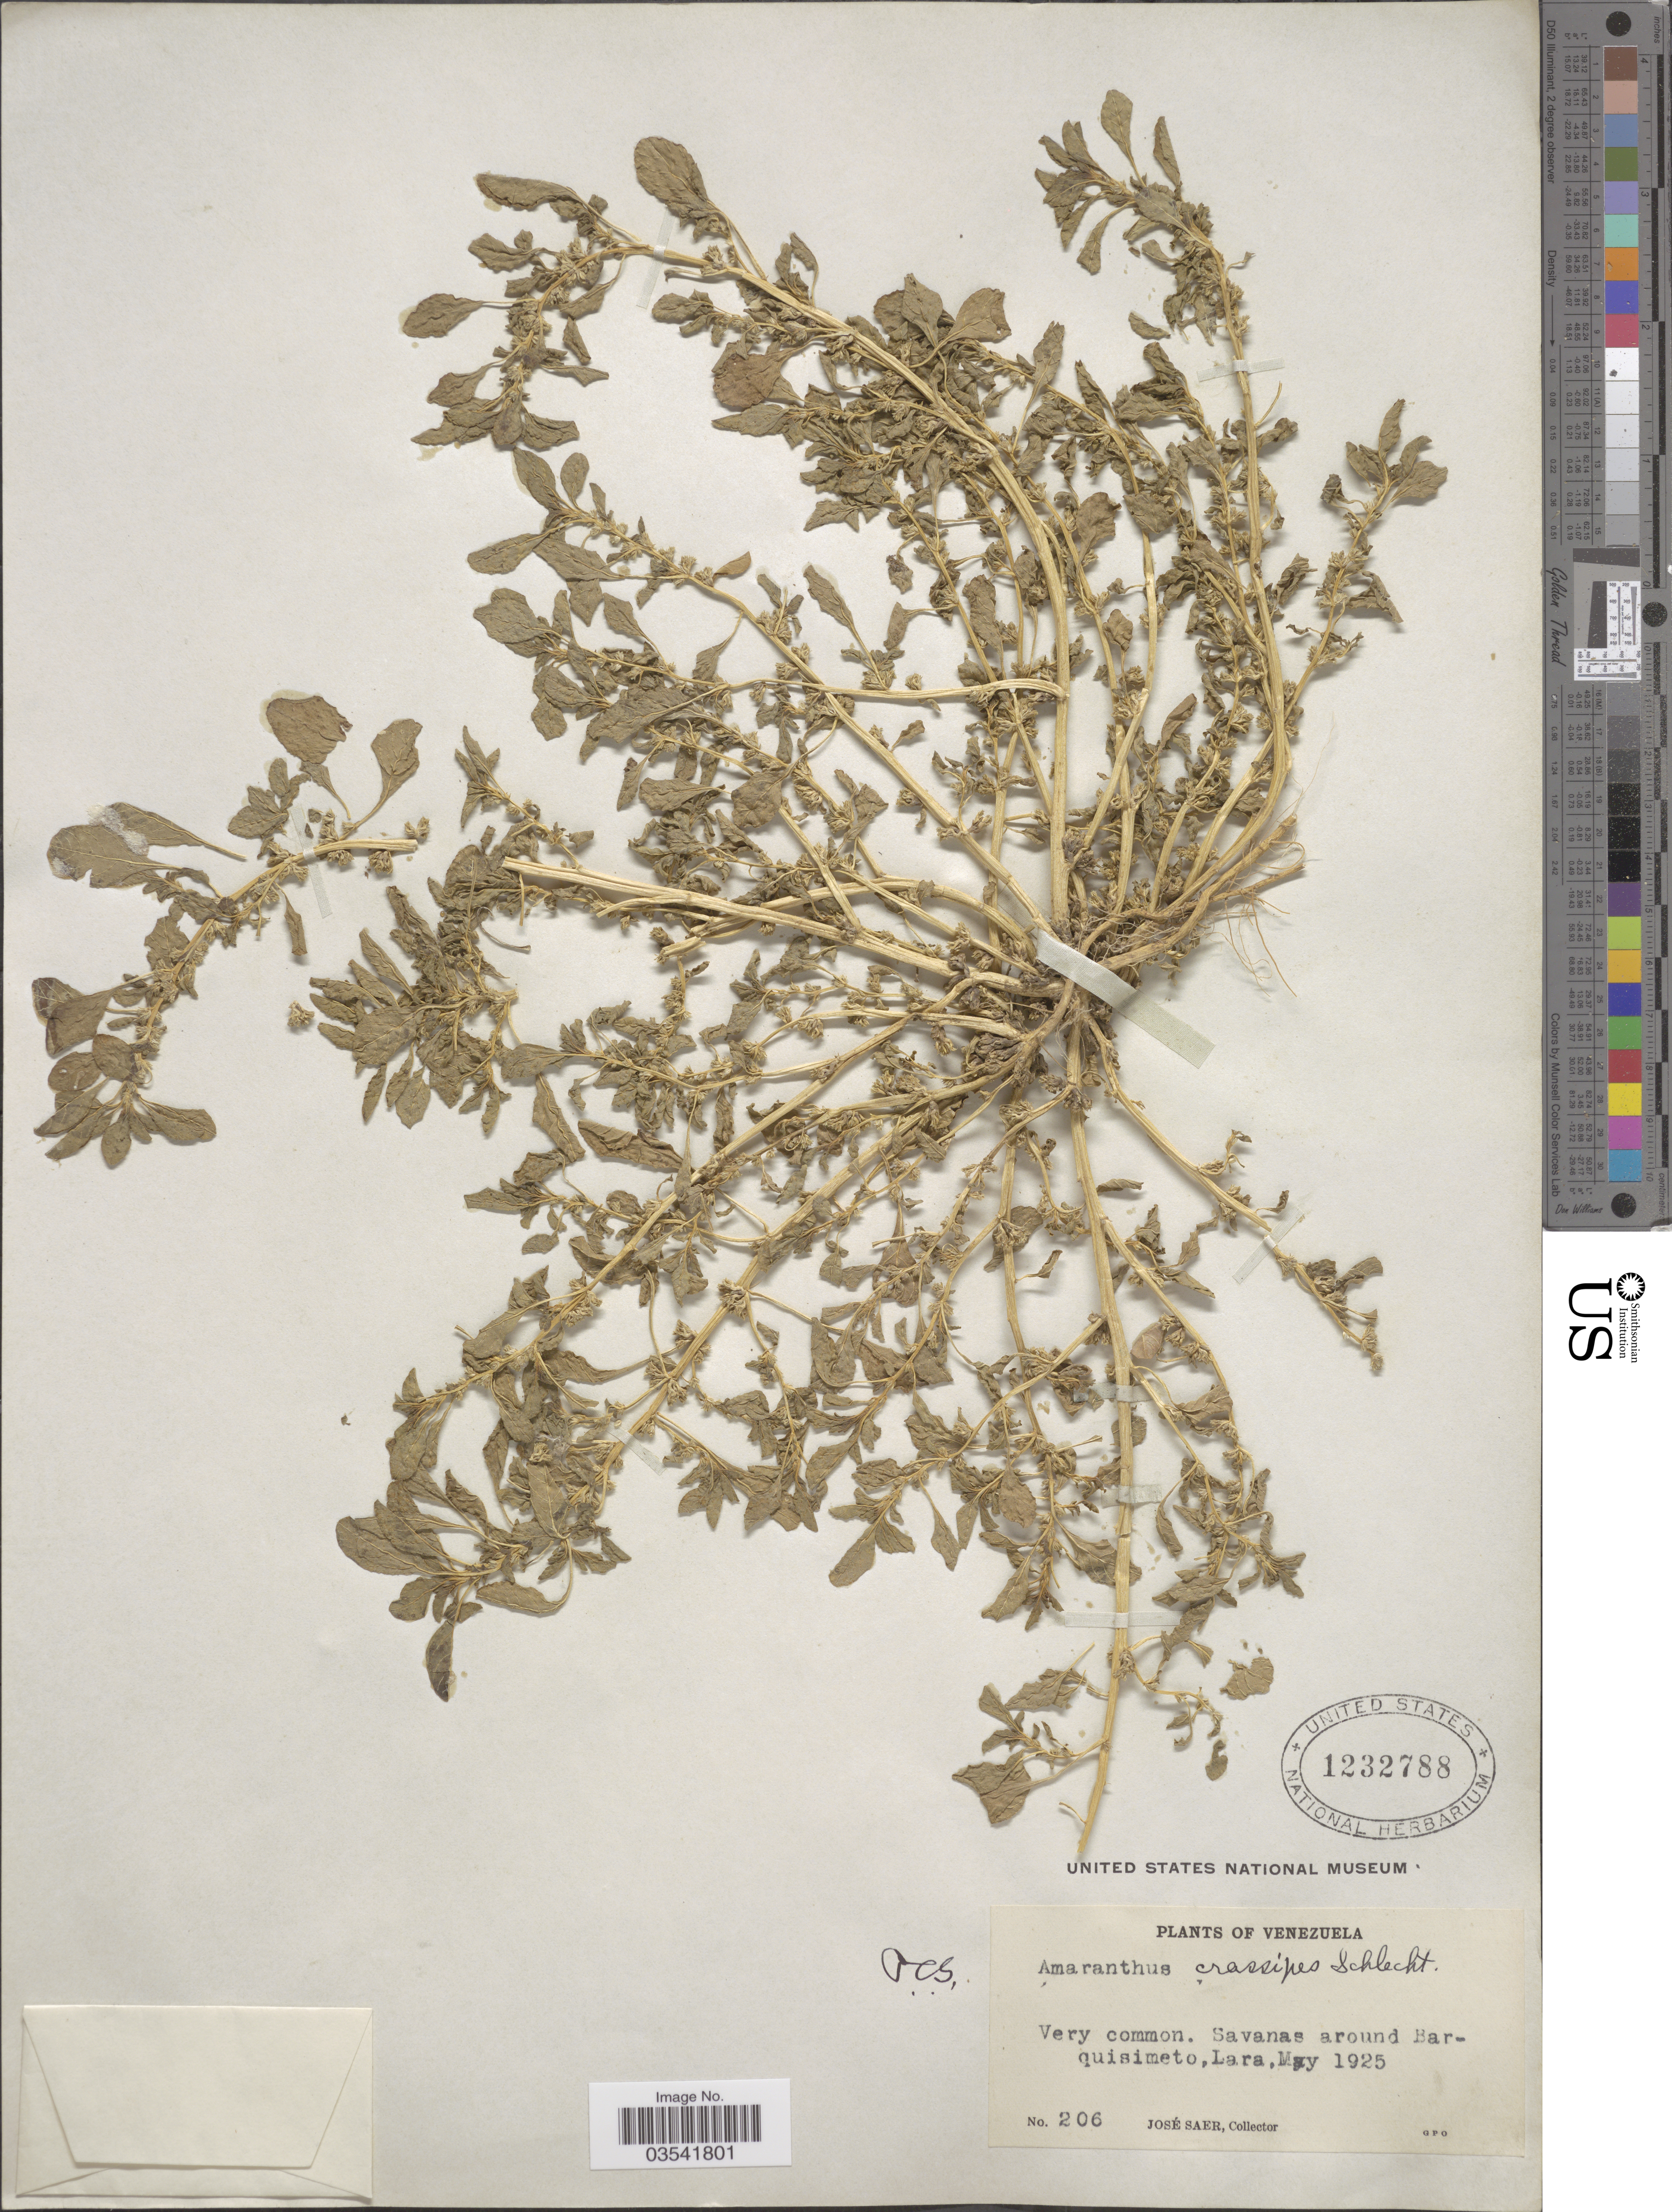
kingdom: Plantae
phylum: Tracheophyta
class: Magnoliopsida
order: Caryophyllales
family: Amaranthaceae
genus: Amaranthus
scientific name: Amaranthus crassipes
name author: Schltdl.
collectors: J. Saer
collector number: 206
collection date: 1925-05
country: Venezuela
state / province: Lara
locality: Savanas around Barquisimeto.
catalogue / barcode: US 1232788